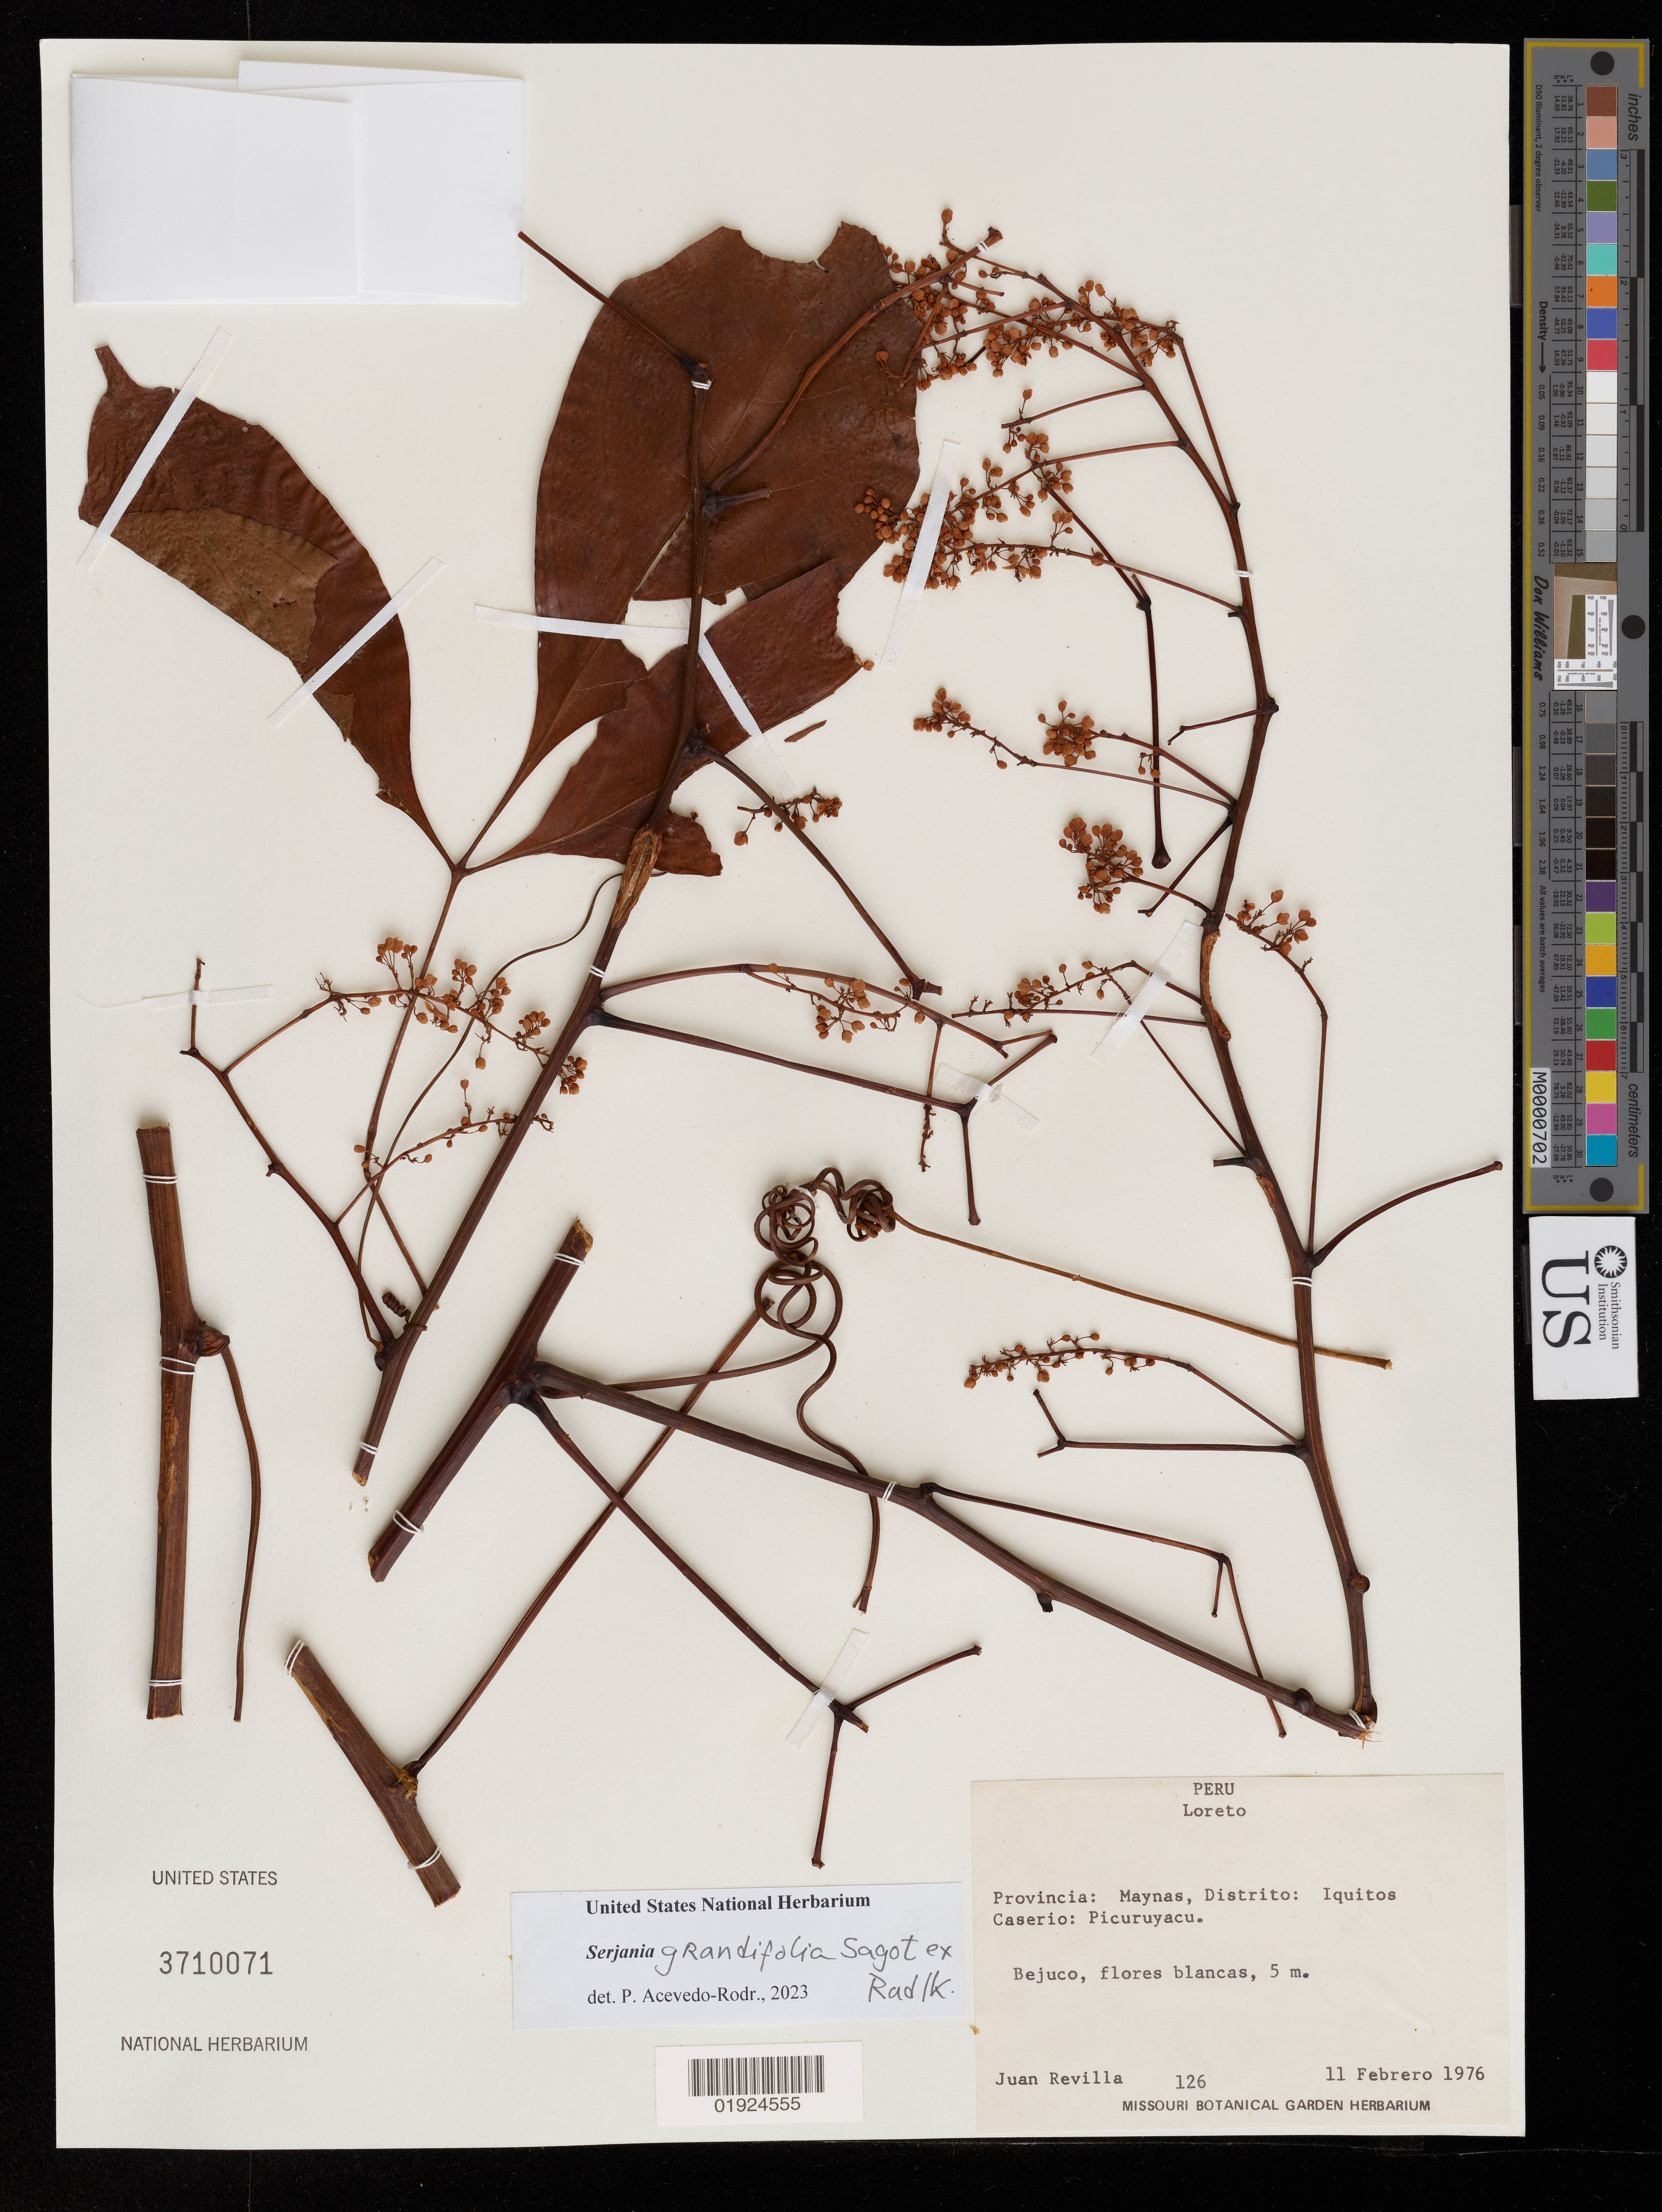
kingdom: Plantae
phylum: Tracheophyta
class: Magnoliopsida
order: Sapindales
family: Sapindaceae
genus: Serjania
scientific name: Serjania grandifolia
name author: Sagot ex Radlk.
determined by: Acevedo-Rodriguez, P., (US), Smithsonian Institution - National Museum of Natural History (UNITED STATES)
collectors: J. Revilla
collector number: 126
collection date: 1976-02-11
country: Peru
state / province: Loreto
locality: Provincia: Maynas, Distrito: Iquitos. Caserio: Picuruyacu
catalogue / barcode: US 3710071